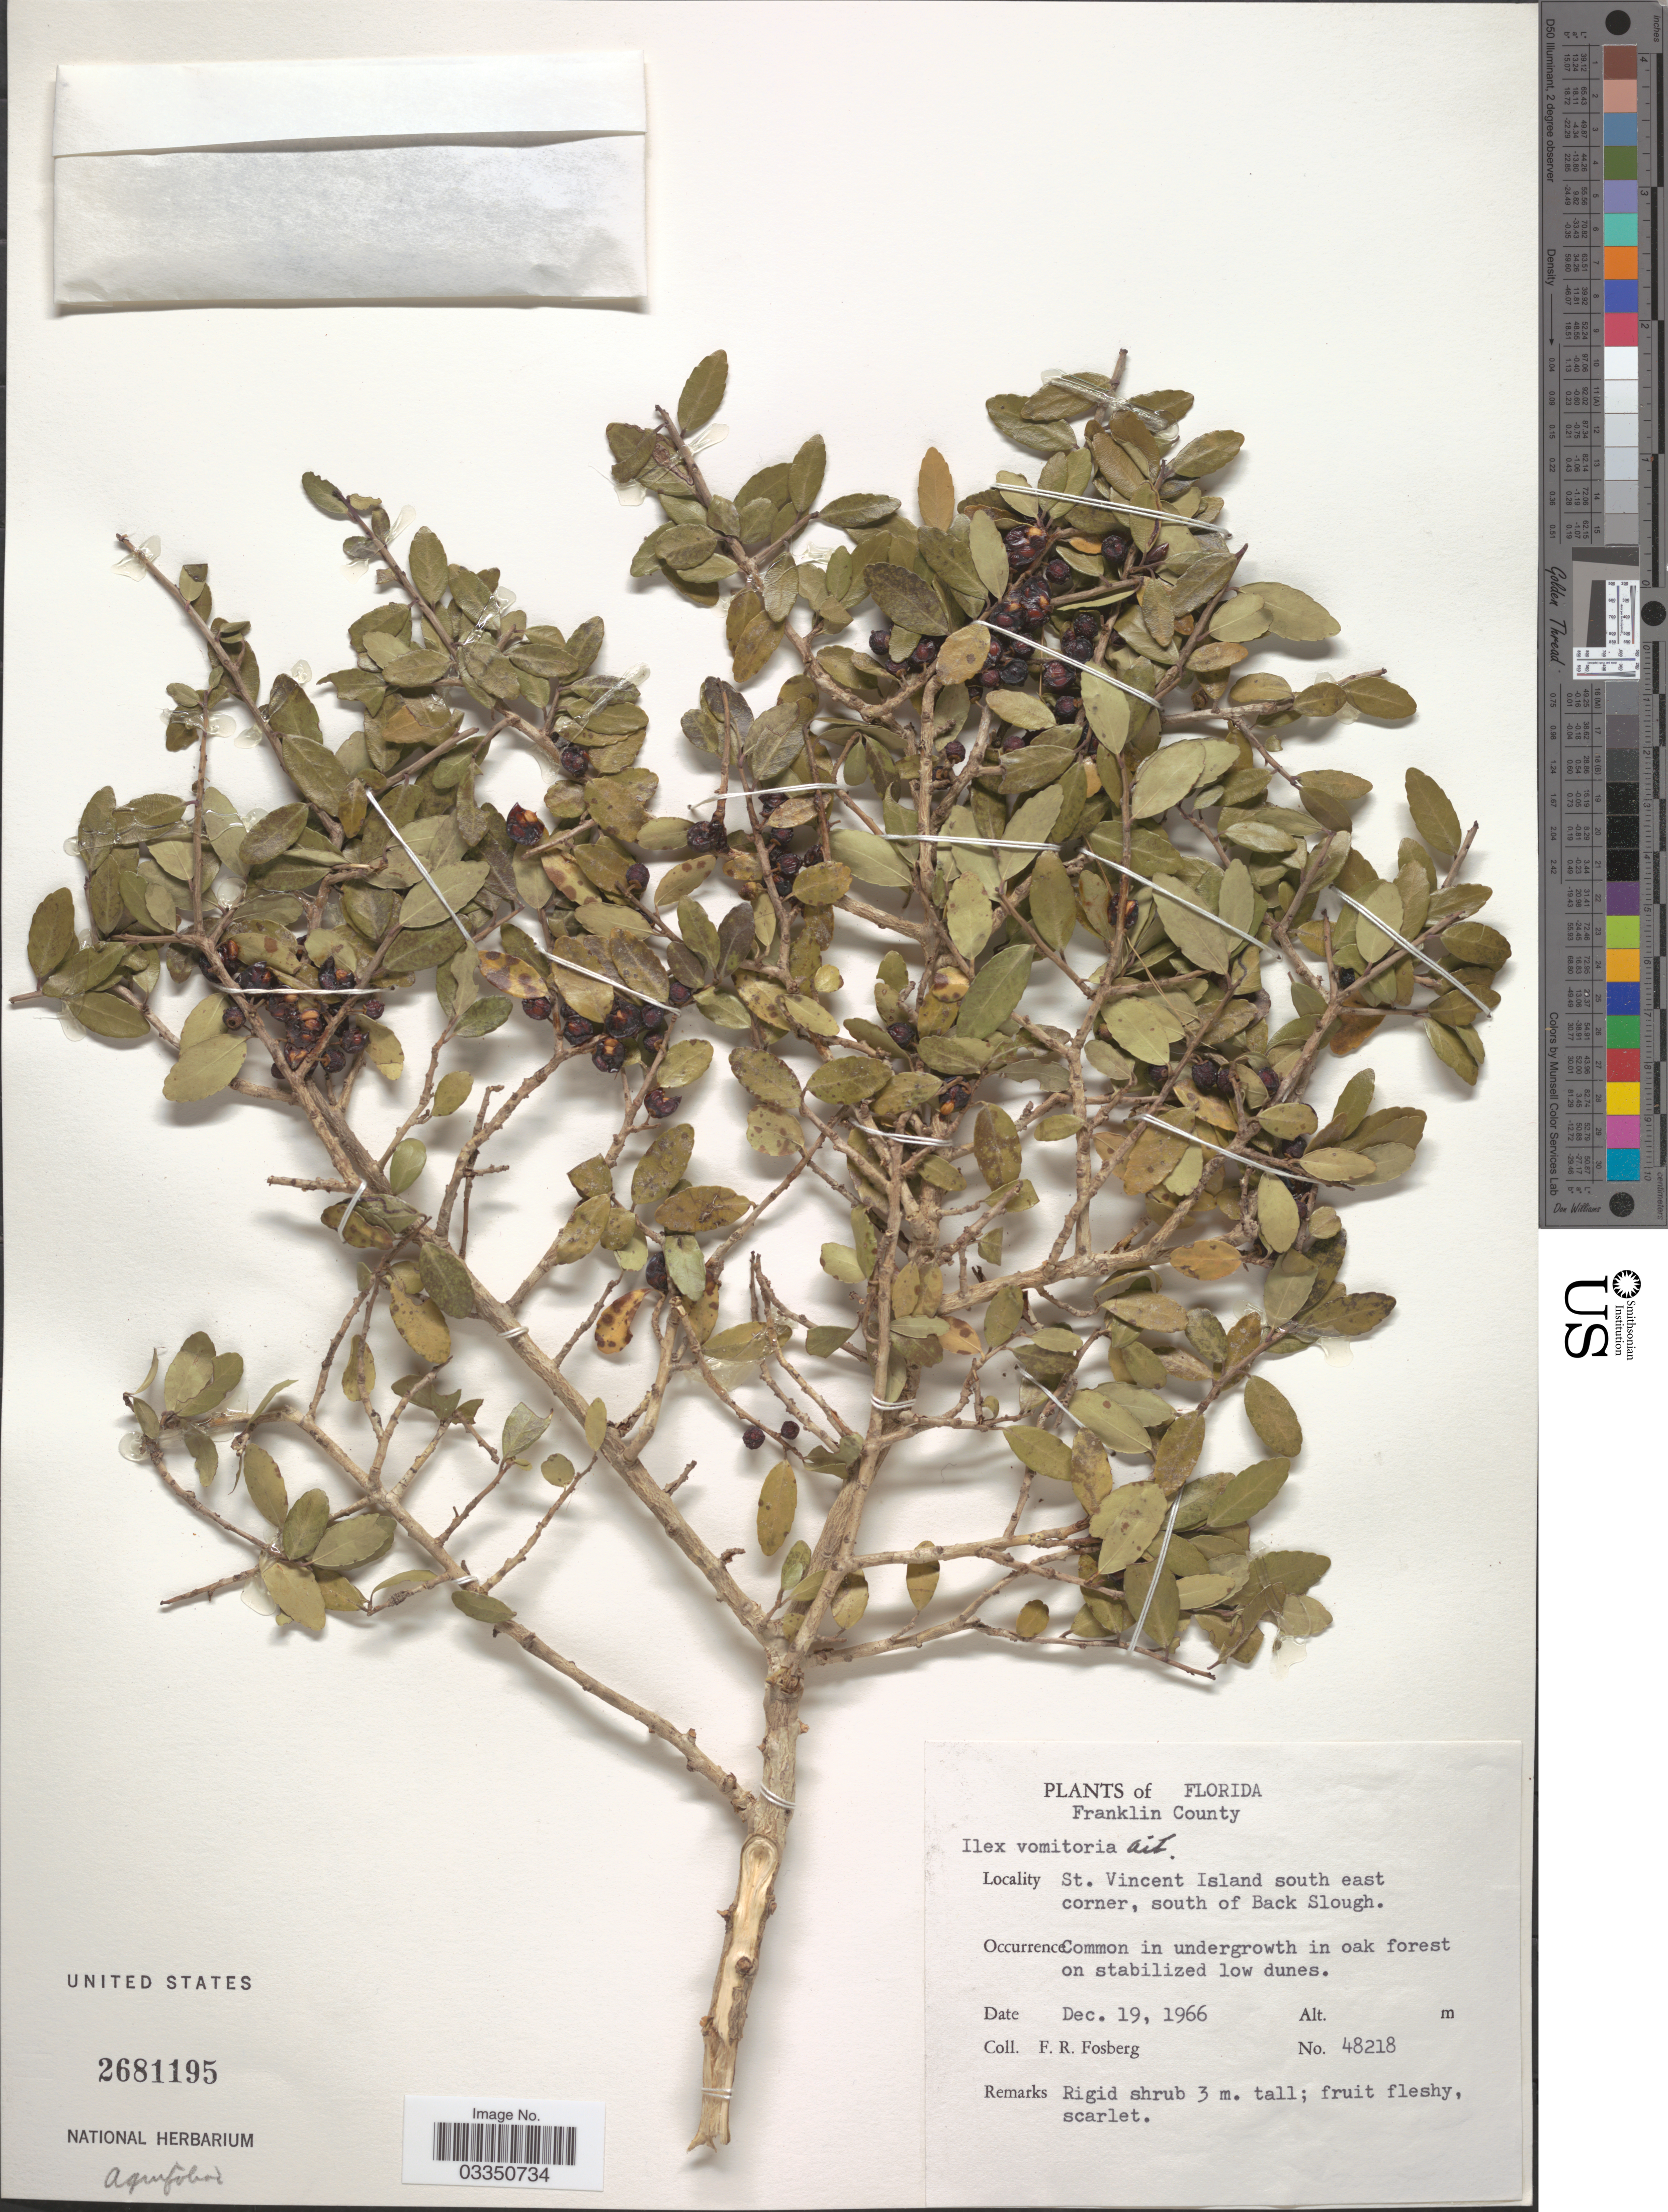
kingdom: Plantae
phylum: Tracheophyta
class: Magnoliopsida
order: Aquifoliales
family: Aquifoliaceae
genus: Ilex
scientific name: Ilex vomitoria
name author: Aiton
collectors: F. R. Fosberg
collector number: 48218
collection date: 1966-12-19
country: United States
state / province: Florida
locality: Franklin County. St. Vincent Island south east corner, south of Back Slough.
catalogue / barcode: US 2681195